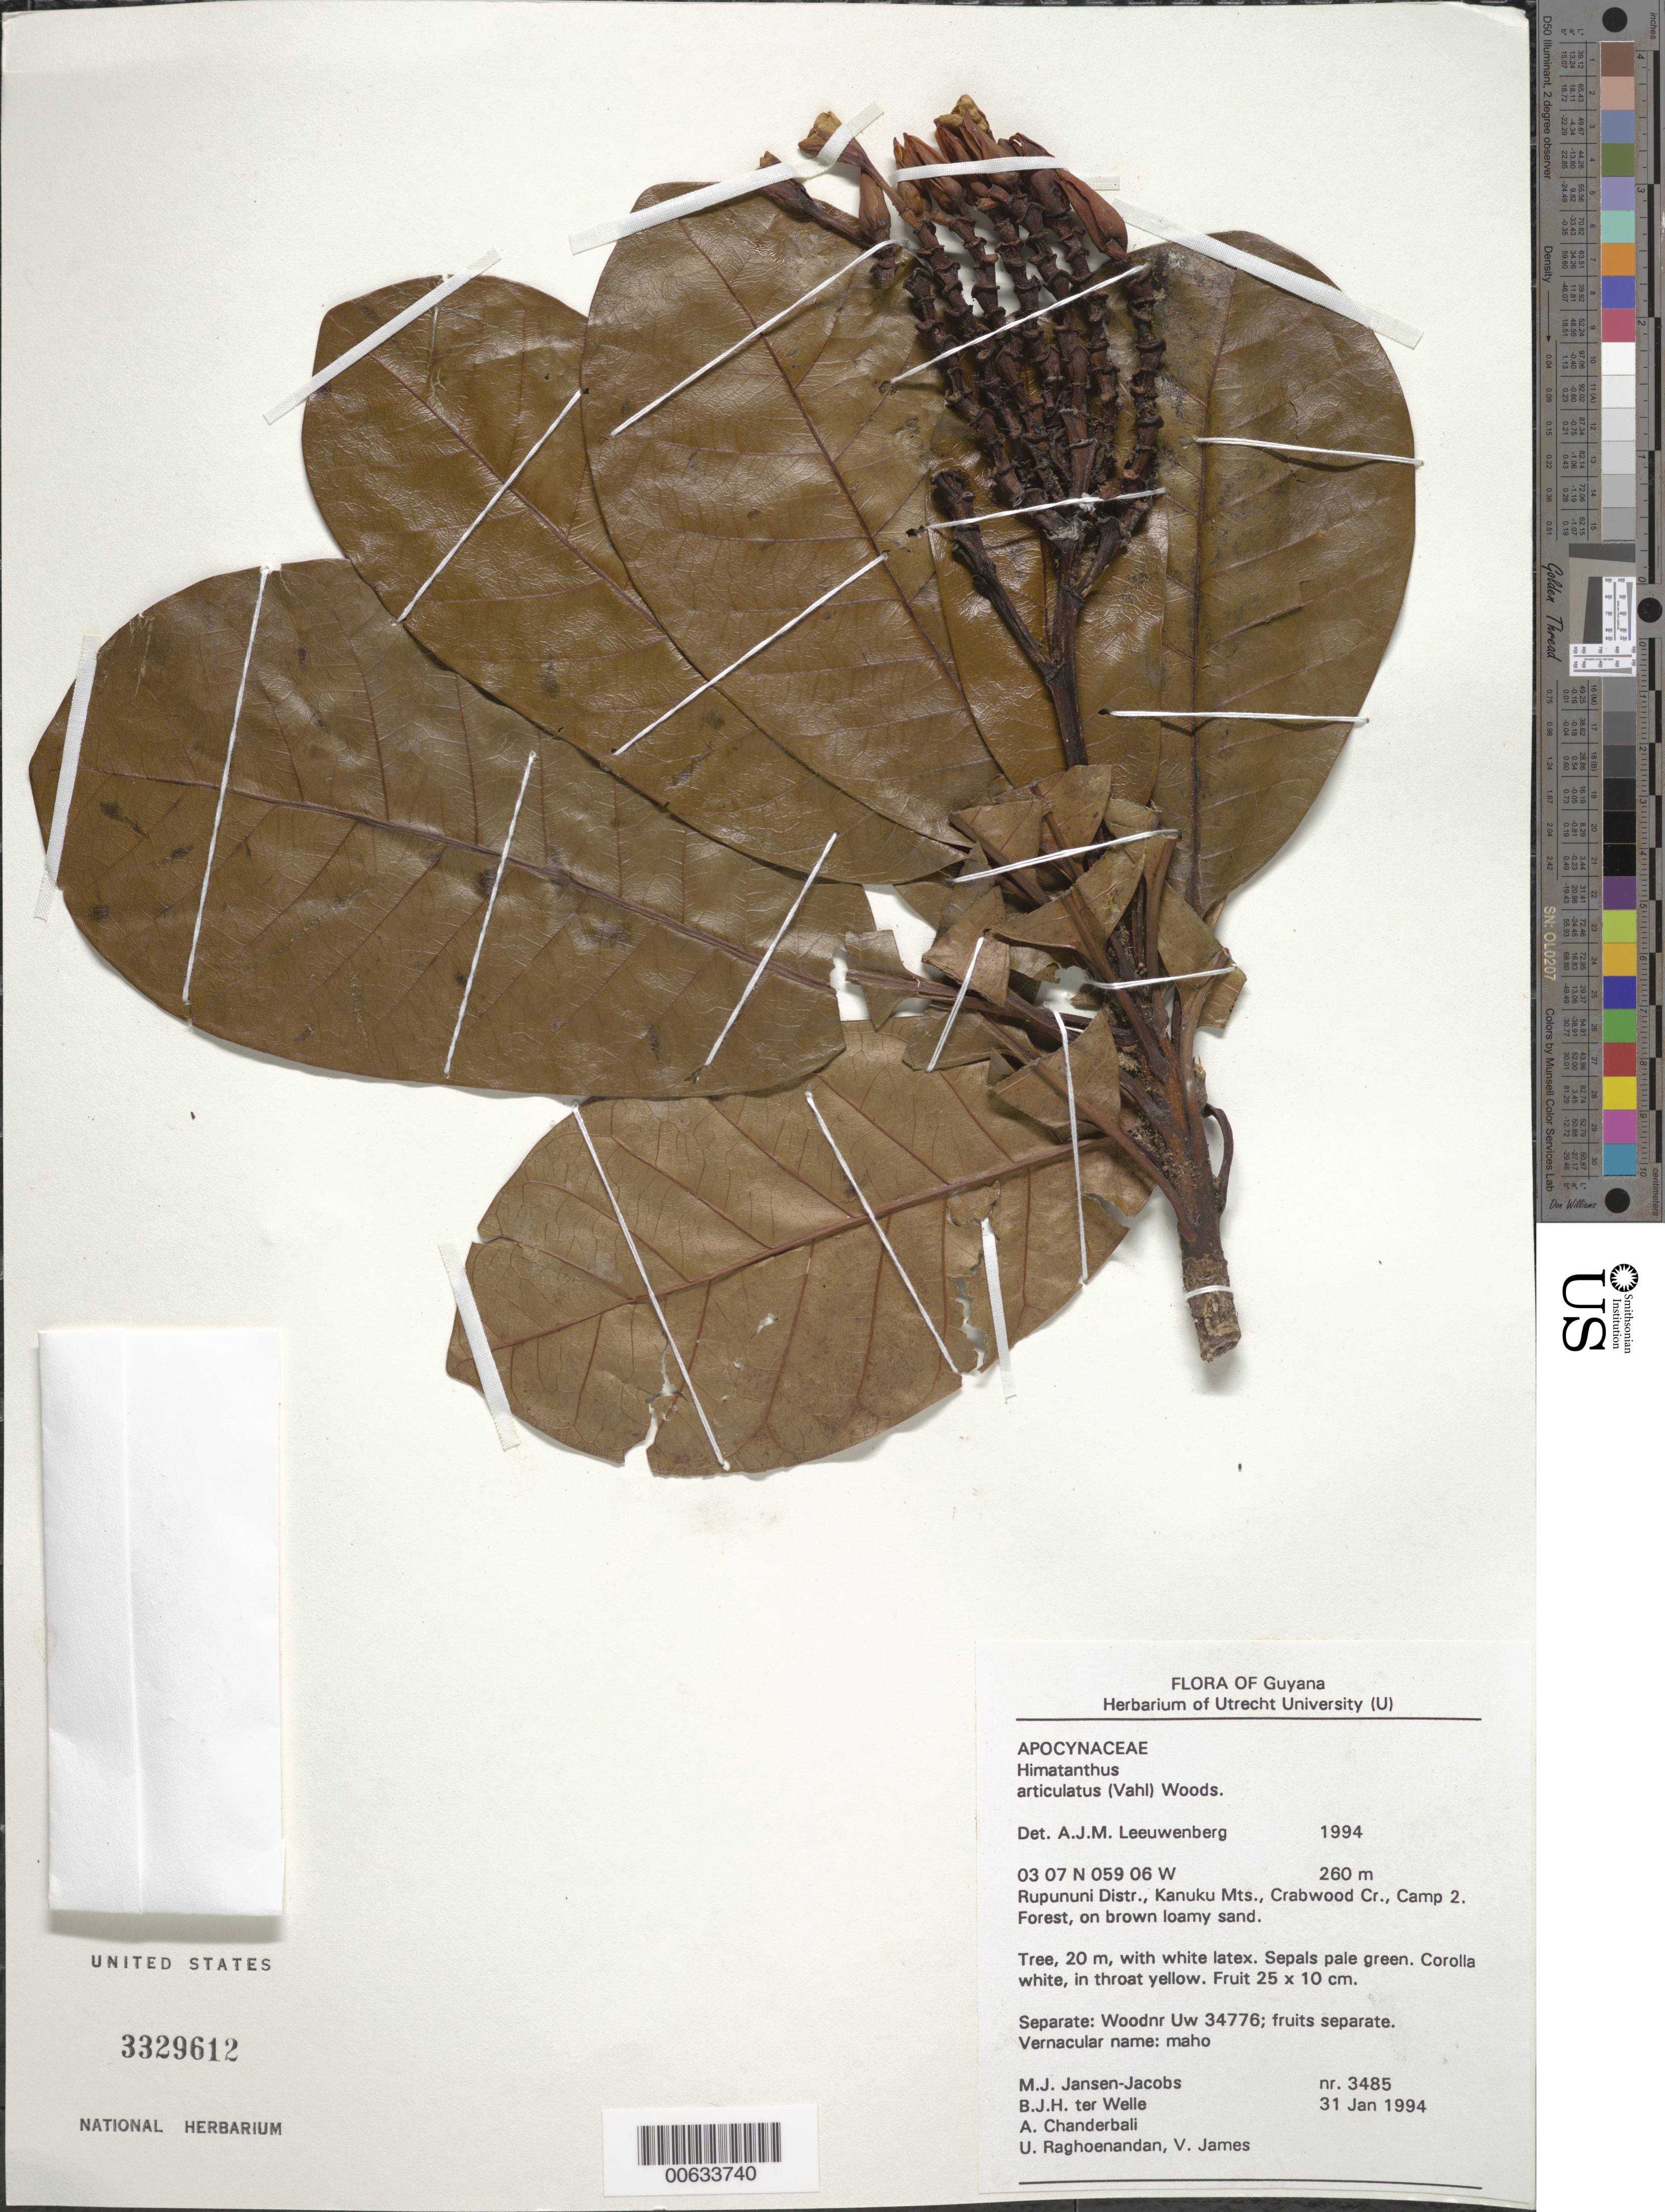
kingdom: Plantae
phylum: Tracheophyta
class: Magnoliopsida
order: Gentianales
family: Apocynaceae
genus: Himatanthus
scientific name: Himatanthus articulatus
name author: (Vahl) Woodson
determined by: Leeuwenberg, A. J. M.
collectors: M. J. Jansen-Jacobs, B. Welle, A. S. Chanderbali, U. Raghoenandan & V. James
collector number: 3485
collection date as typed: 31-Jan-94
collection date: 1994-01-31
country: Guyana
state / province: U. Takutu-U. Essequibo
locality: Crabwood Cr., Camp 2, Kanuku Mts., Rupununi District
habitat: Forest on brown loamy sand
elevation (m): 260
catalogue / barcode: US 3329612